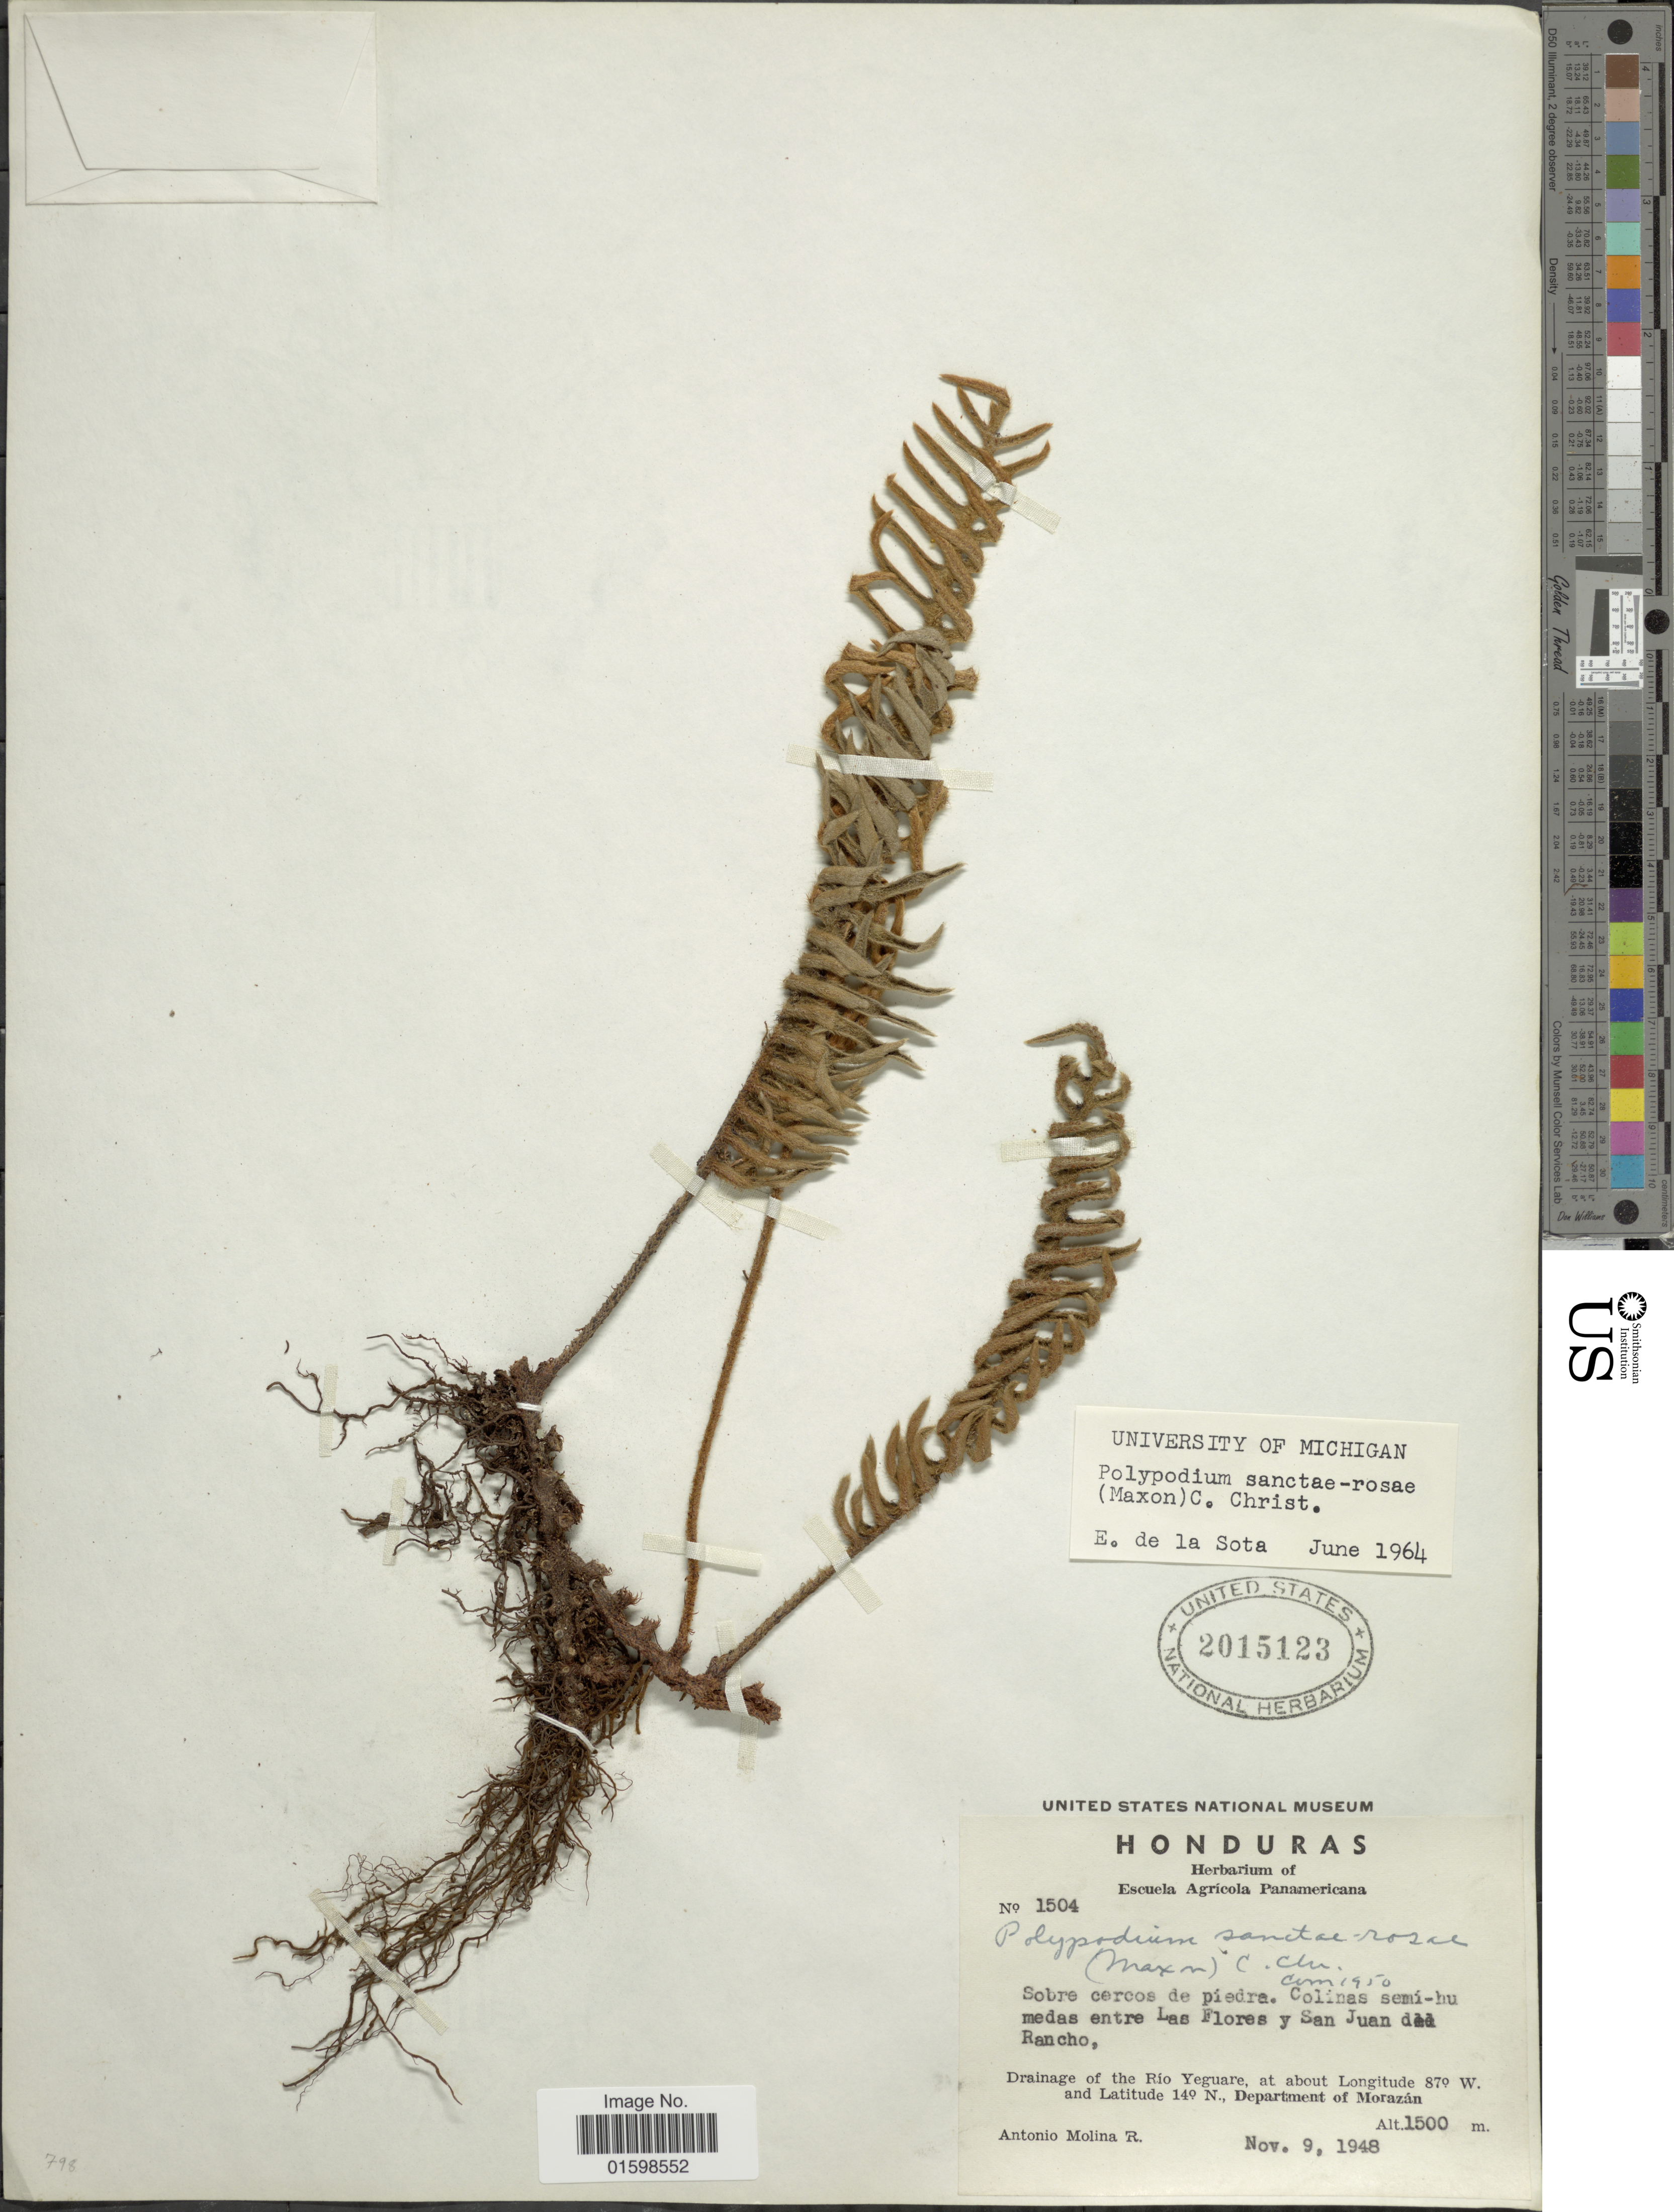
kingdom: Plantae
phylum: Tracheophyta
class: Polypodiopsida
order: Polypodiales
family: Polypodiaceae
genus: Pleopeltis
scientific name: Pleopeltis sanctae-rosae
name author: (Maxon) A.R. Sm. & Tejero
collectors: A. Molina R.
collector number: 1504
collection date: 1948-09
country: Honduras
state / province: Fco. Morazán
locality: Sobre cercos de piedra, entre Las Flores y San Juan del Rancho, Drainage of the Río Yeguare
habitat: Colinas semi-humedas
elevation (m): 1500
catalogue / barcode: US 2015123